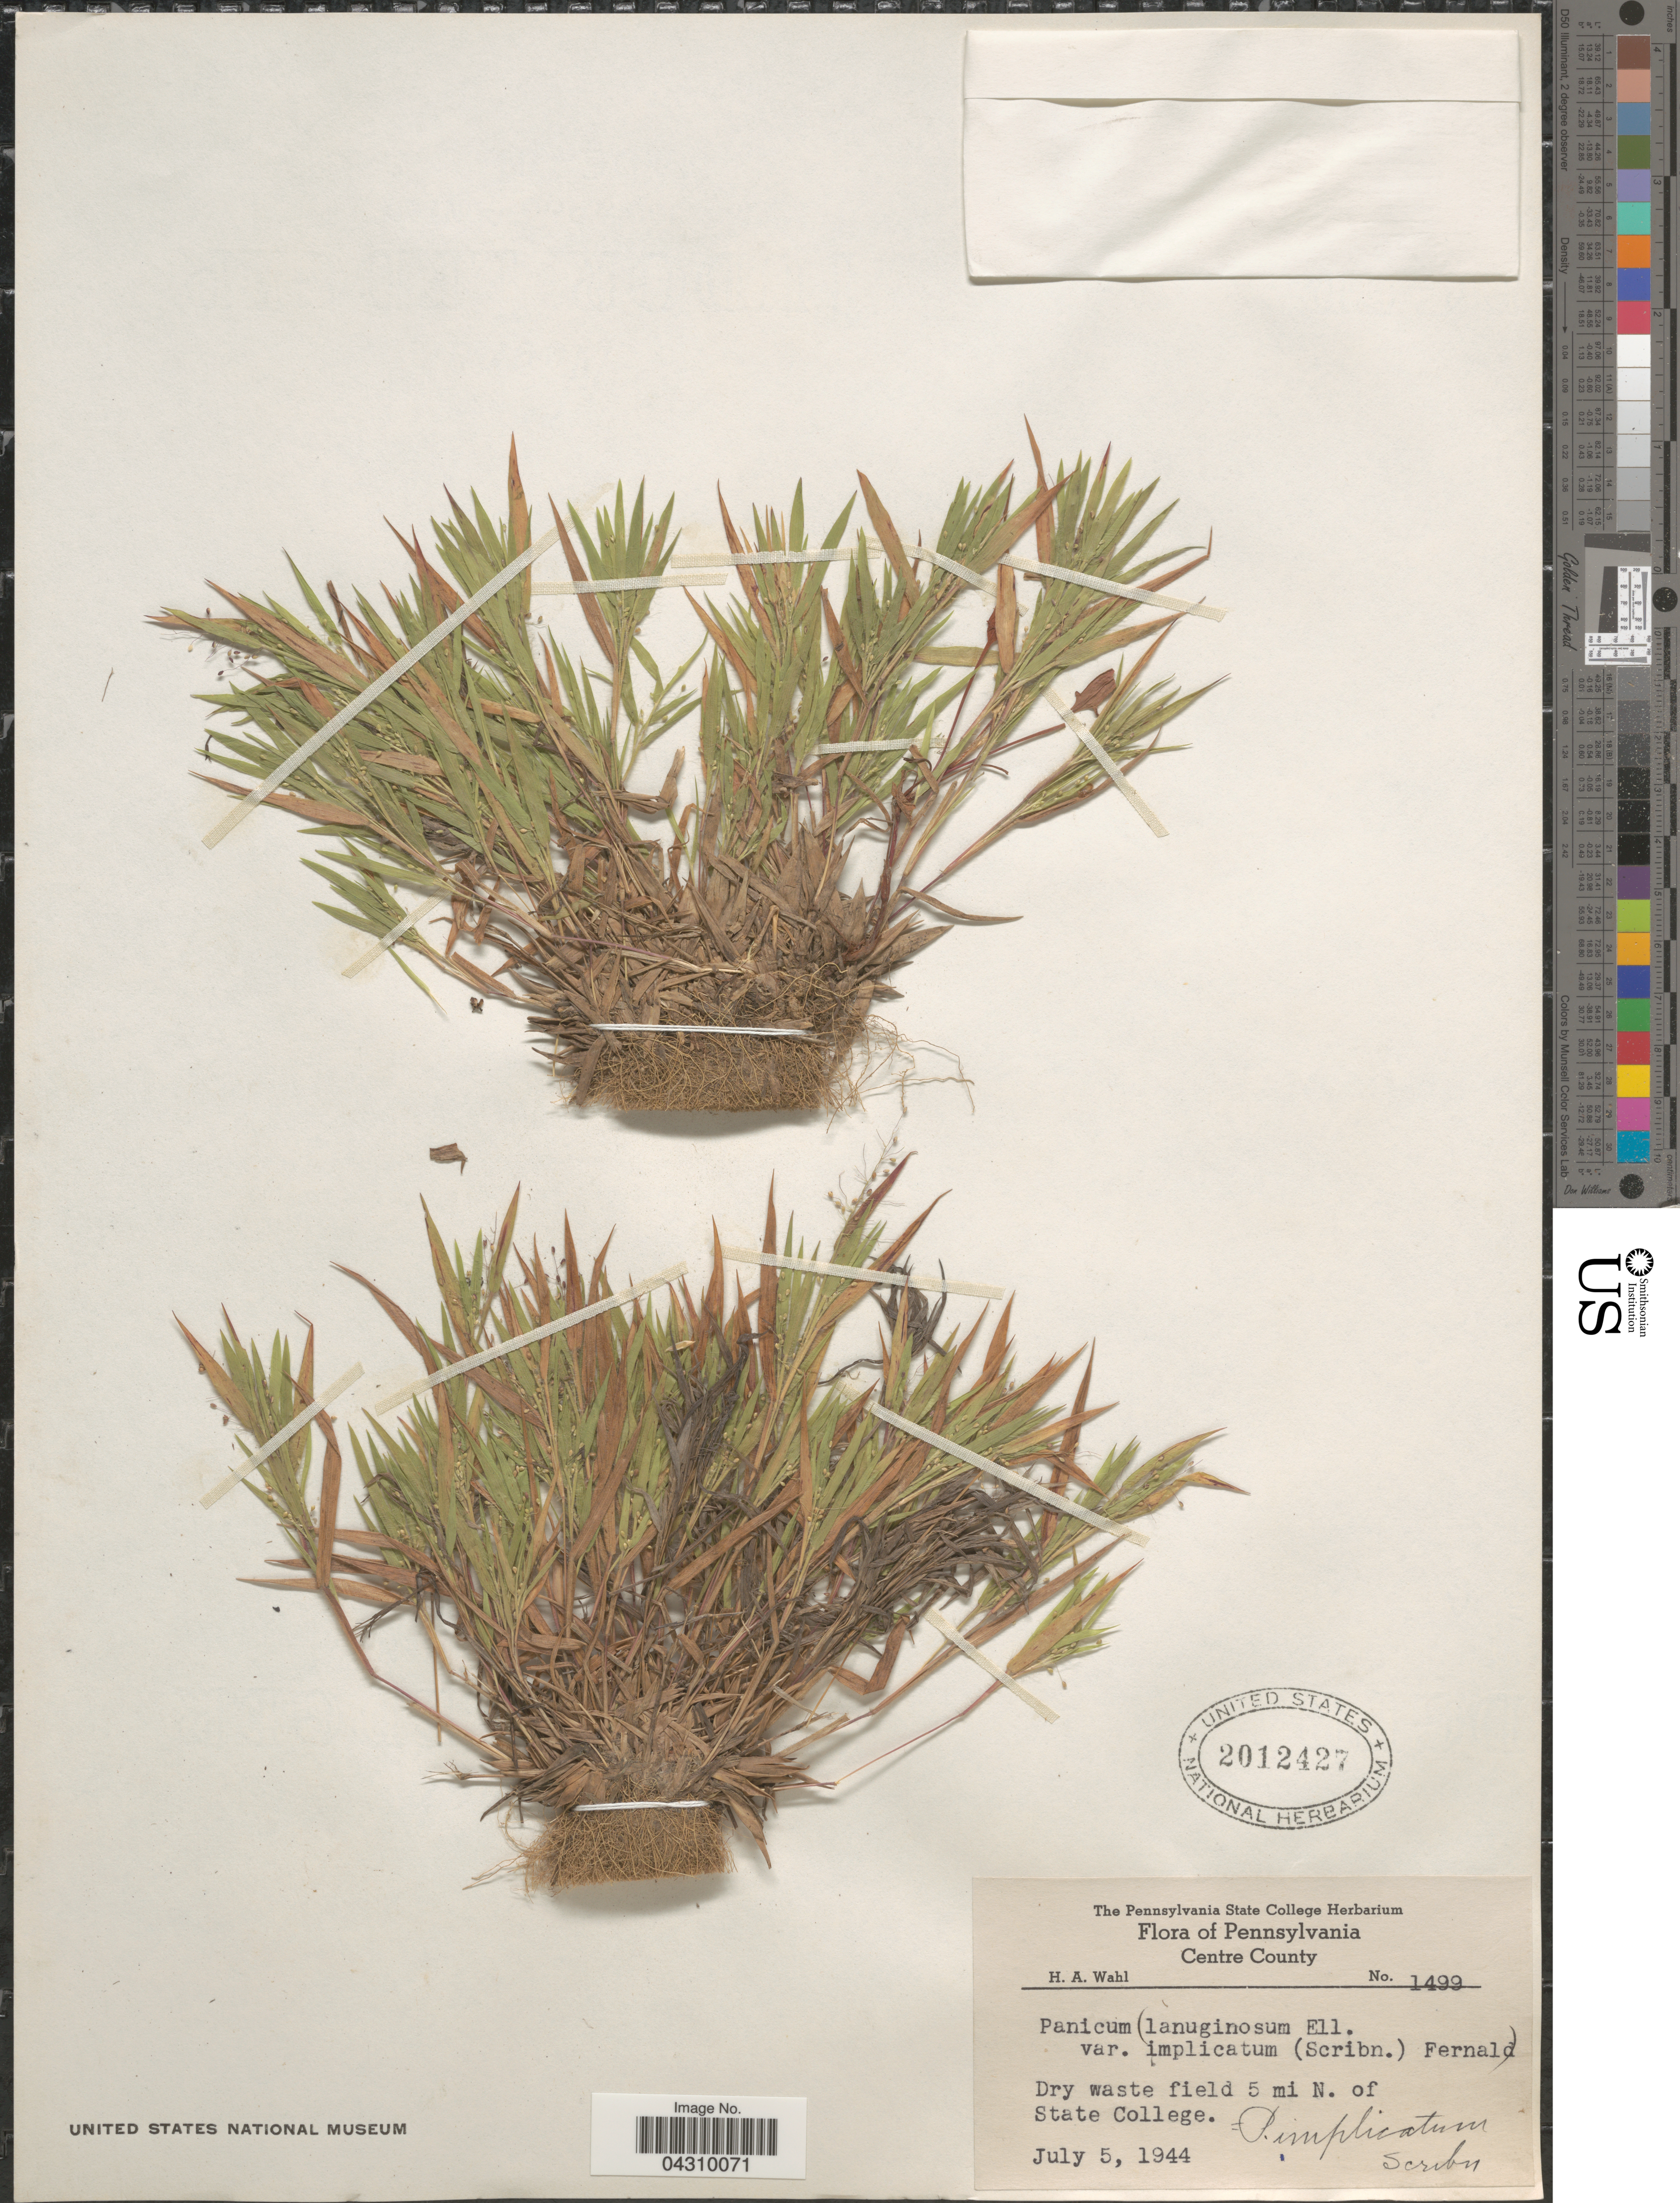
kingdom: Plantae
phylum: Tracheophyta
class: Liliopsida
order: Poales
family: Poaceae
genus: Dichanthelium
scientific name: Dichanthelium acuminatum var. acuminatum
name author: (Sw.) Gould & C.A. Clark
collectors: H. A. Wahl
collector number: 1499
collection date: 1944-07-05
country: United States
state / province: Pennsylvania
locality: Centre County. Dry waste field 5 mi N. of State College.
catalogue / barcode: US 2012427